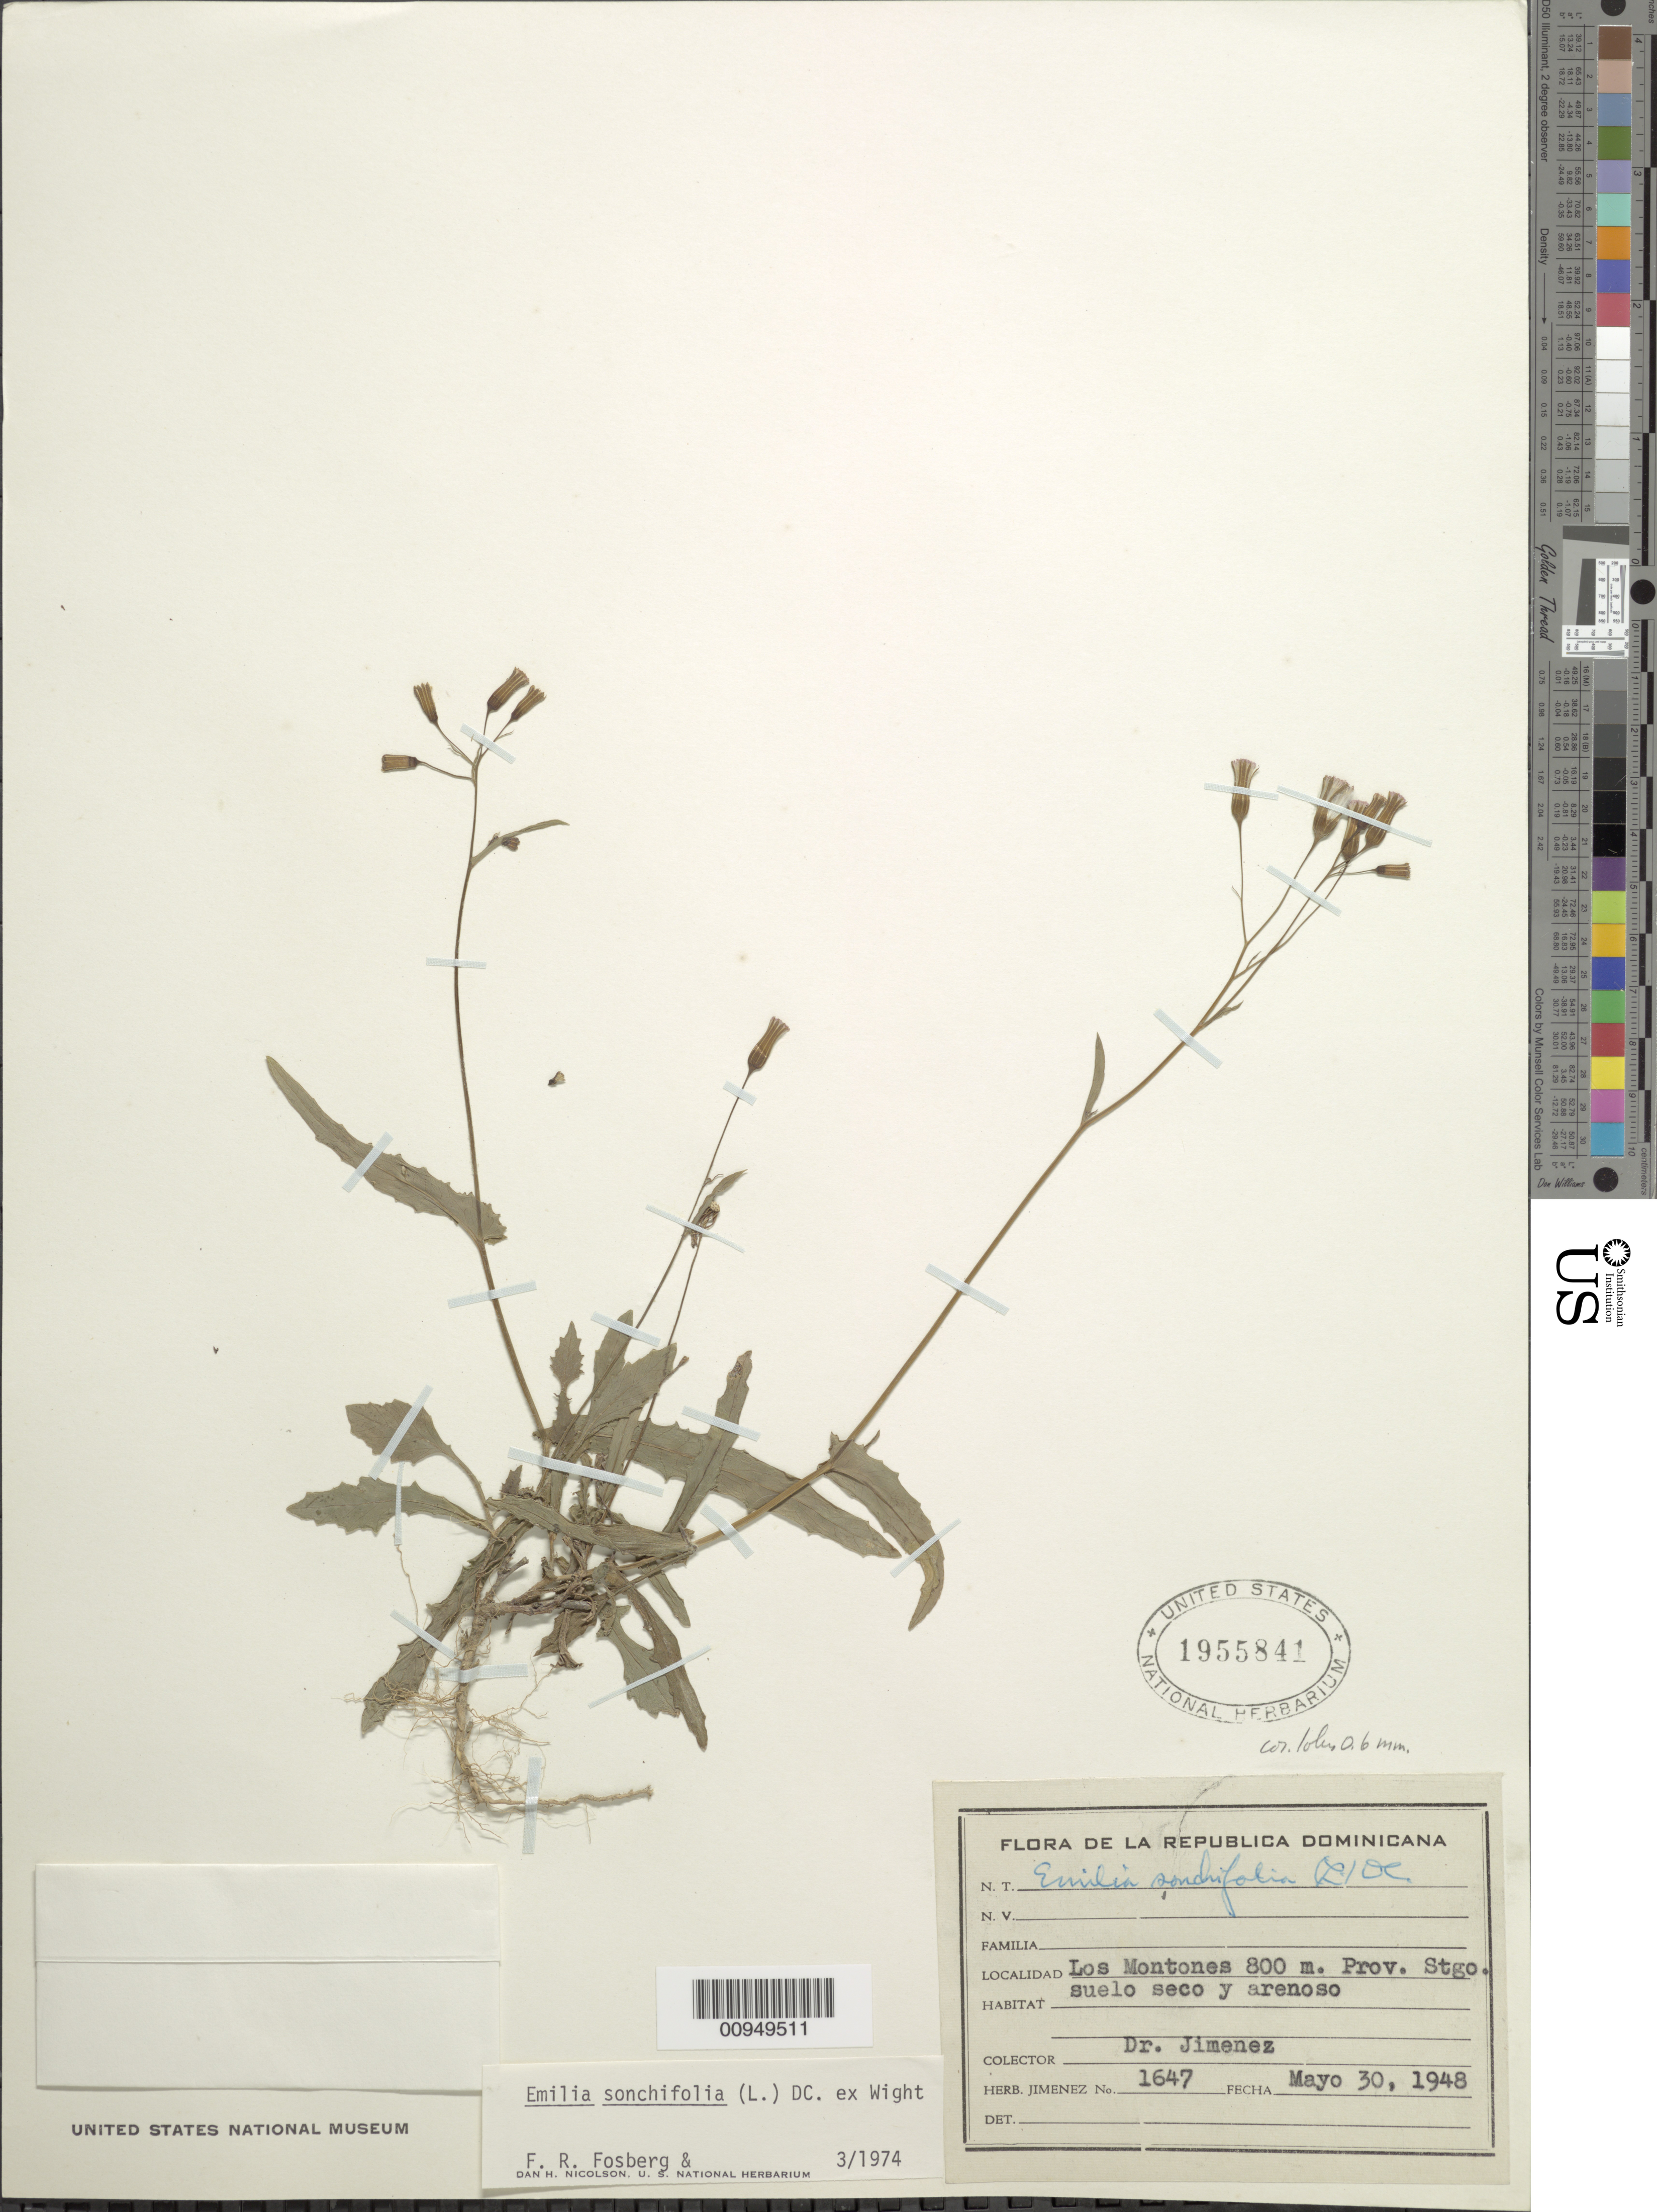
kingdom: Plantae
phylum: Tracheophyta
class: Magnoliopsida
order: Asterales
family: Asteraceae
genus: Emilia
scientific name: Emilia sonchifolia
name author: (L.) DC.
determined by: Fosberg, F. R.; Nicolson, D. H.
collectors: J. J. Jiménez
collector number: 1647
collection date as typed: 30 May 1948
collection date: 1948-05-30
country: Dominican Republic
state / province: Santiago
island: Hispaniola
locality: Los Montones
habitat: Suelo seco y arenoso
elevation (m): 800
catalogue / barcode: US 1955841